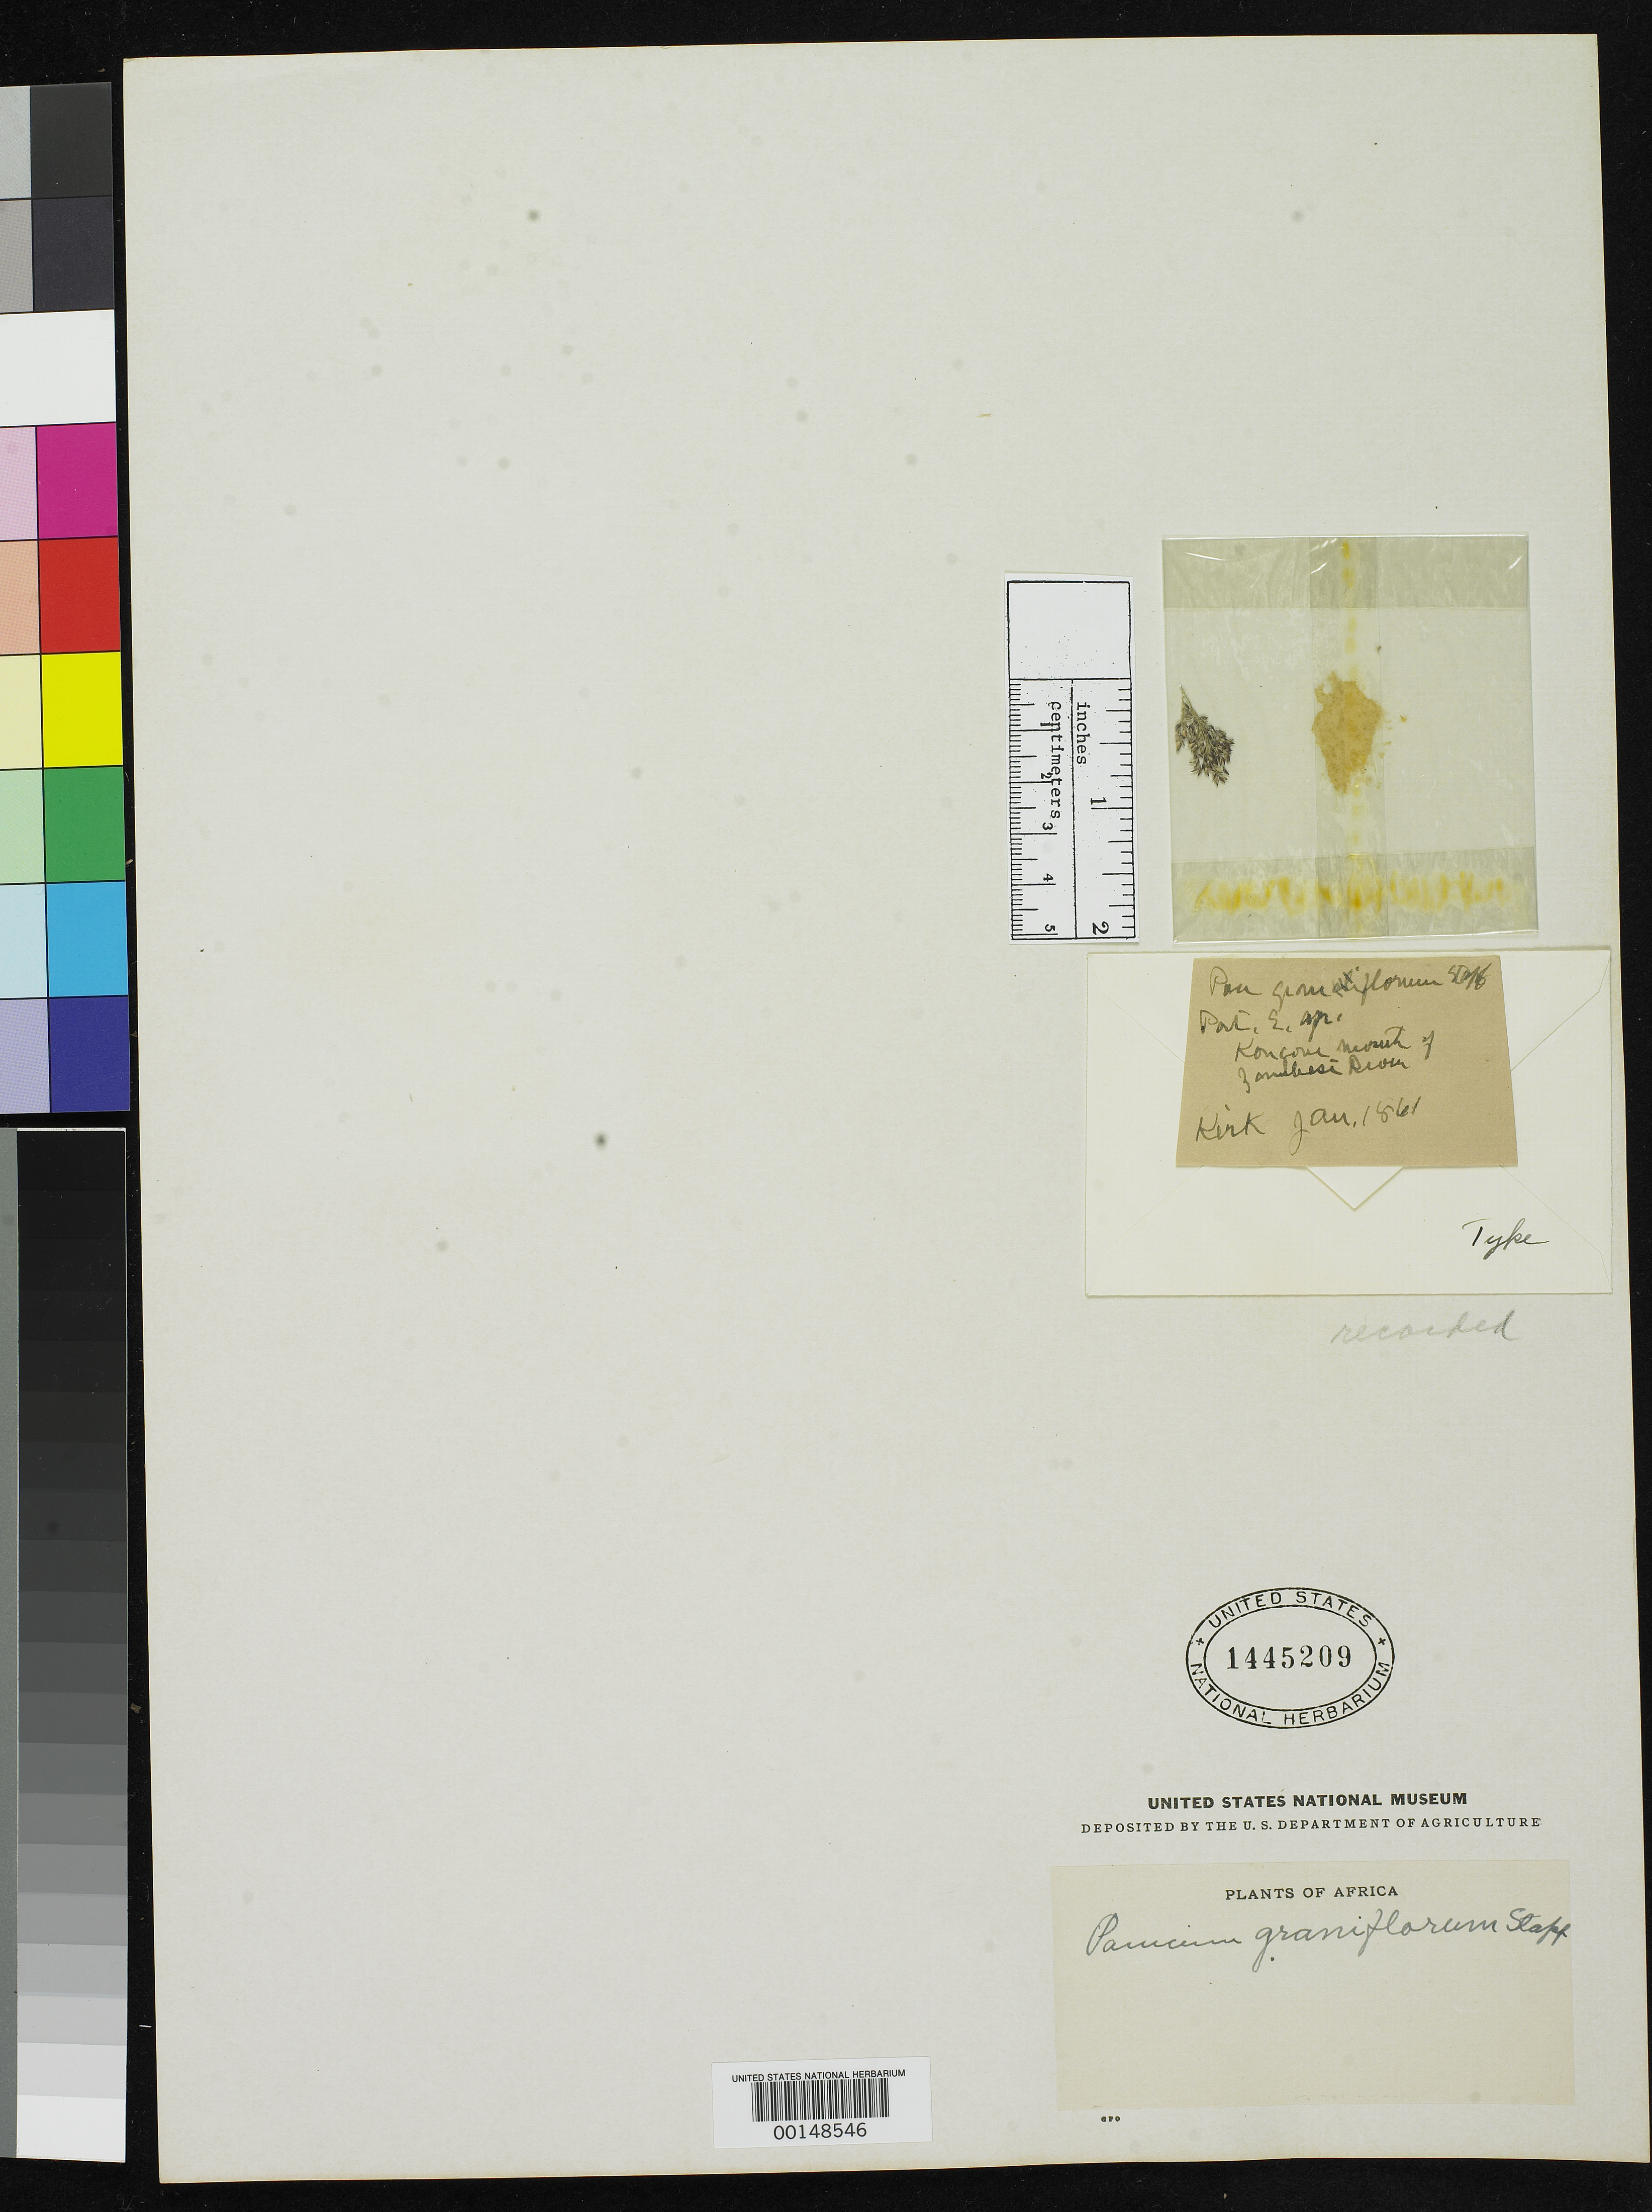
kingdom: Plantae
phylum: Tracheophyta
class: Liliopsida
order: Poales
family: Poaceae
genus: Panicum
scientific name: Panicum graniflorum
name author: Stapf in Prain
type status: Type Fragment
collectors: T. Kirk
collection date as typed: Jan 1861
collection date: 1861-01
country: Mozambique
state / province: Manica / Sofala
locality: Kongone, mouth of Zambesi River.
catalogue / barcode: US 1445209